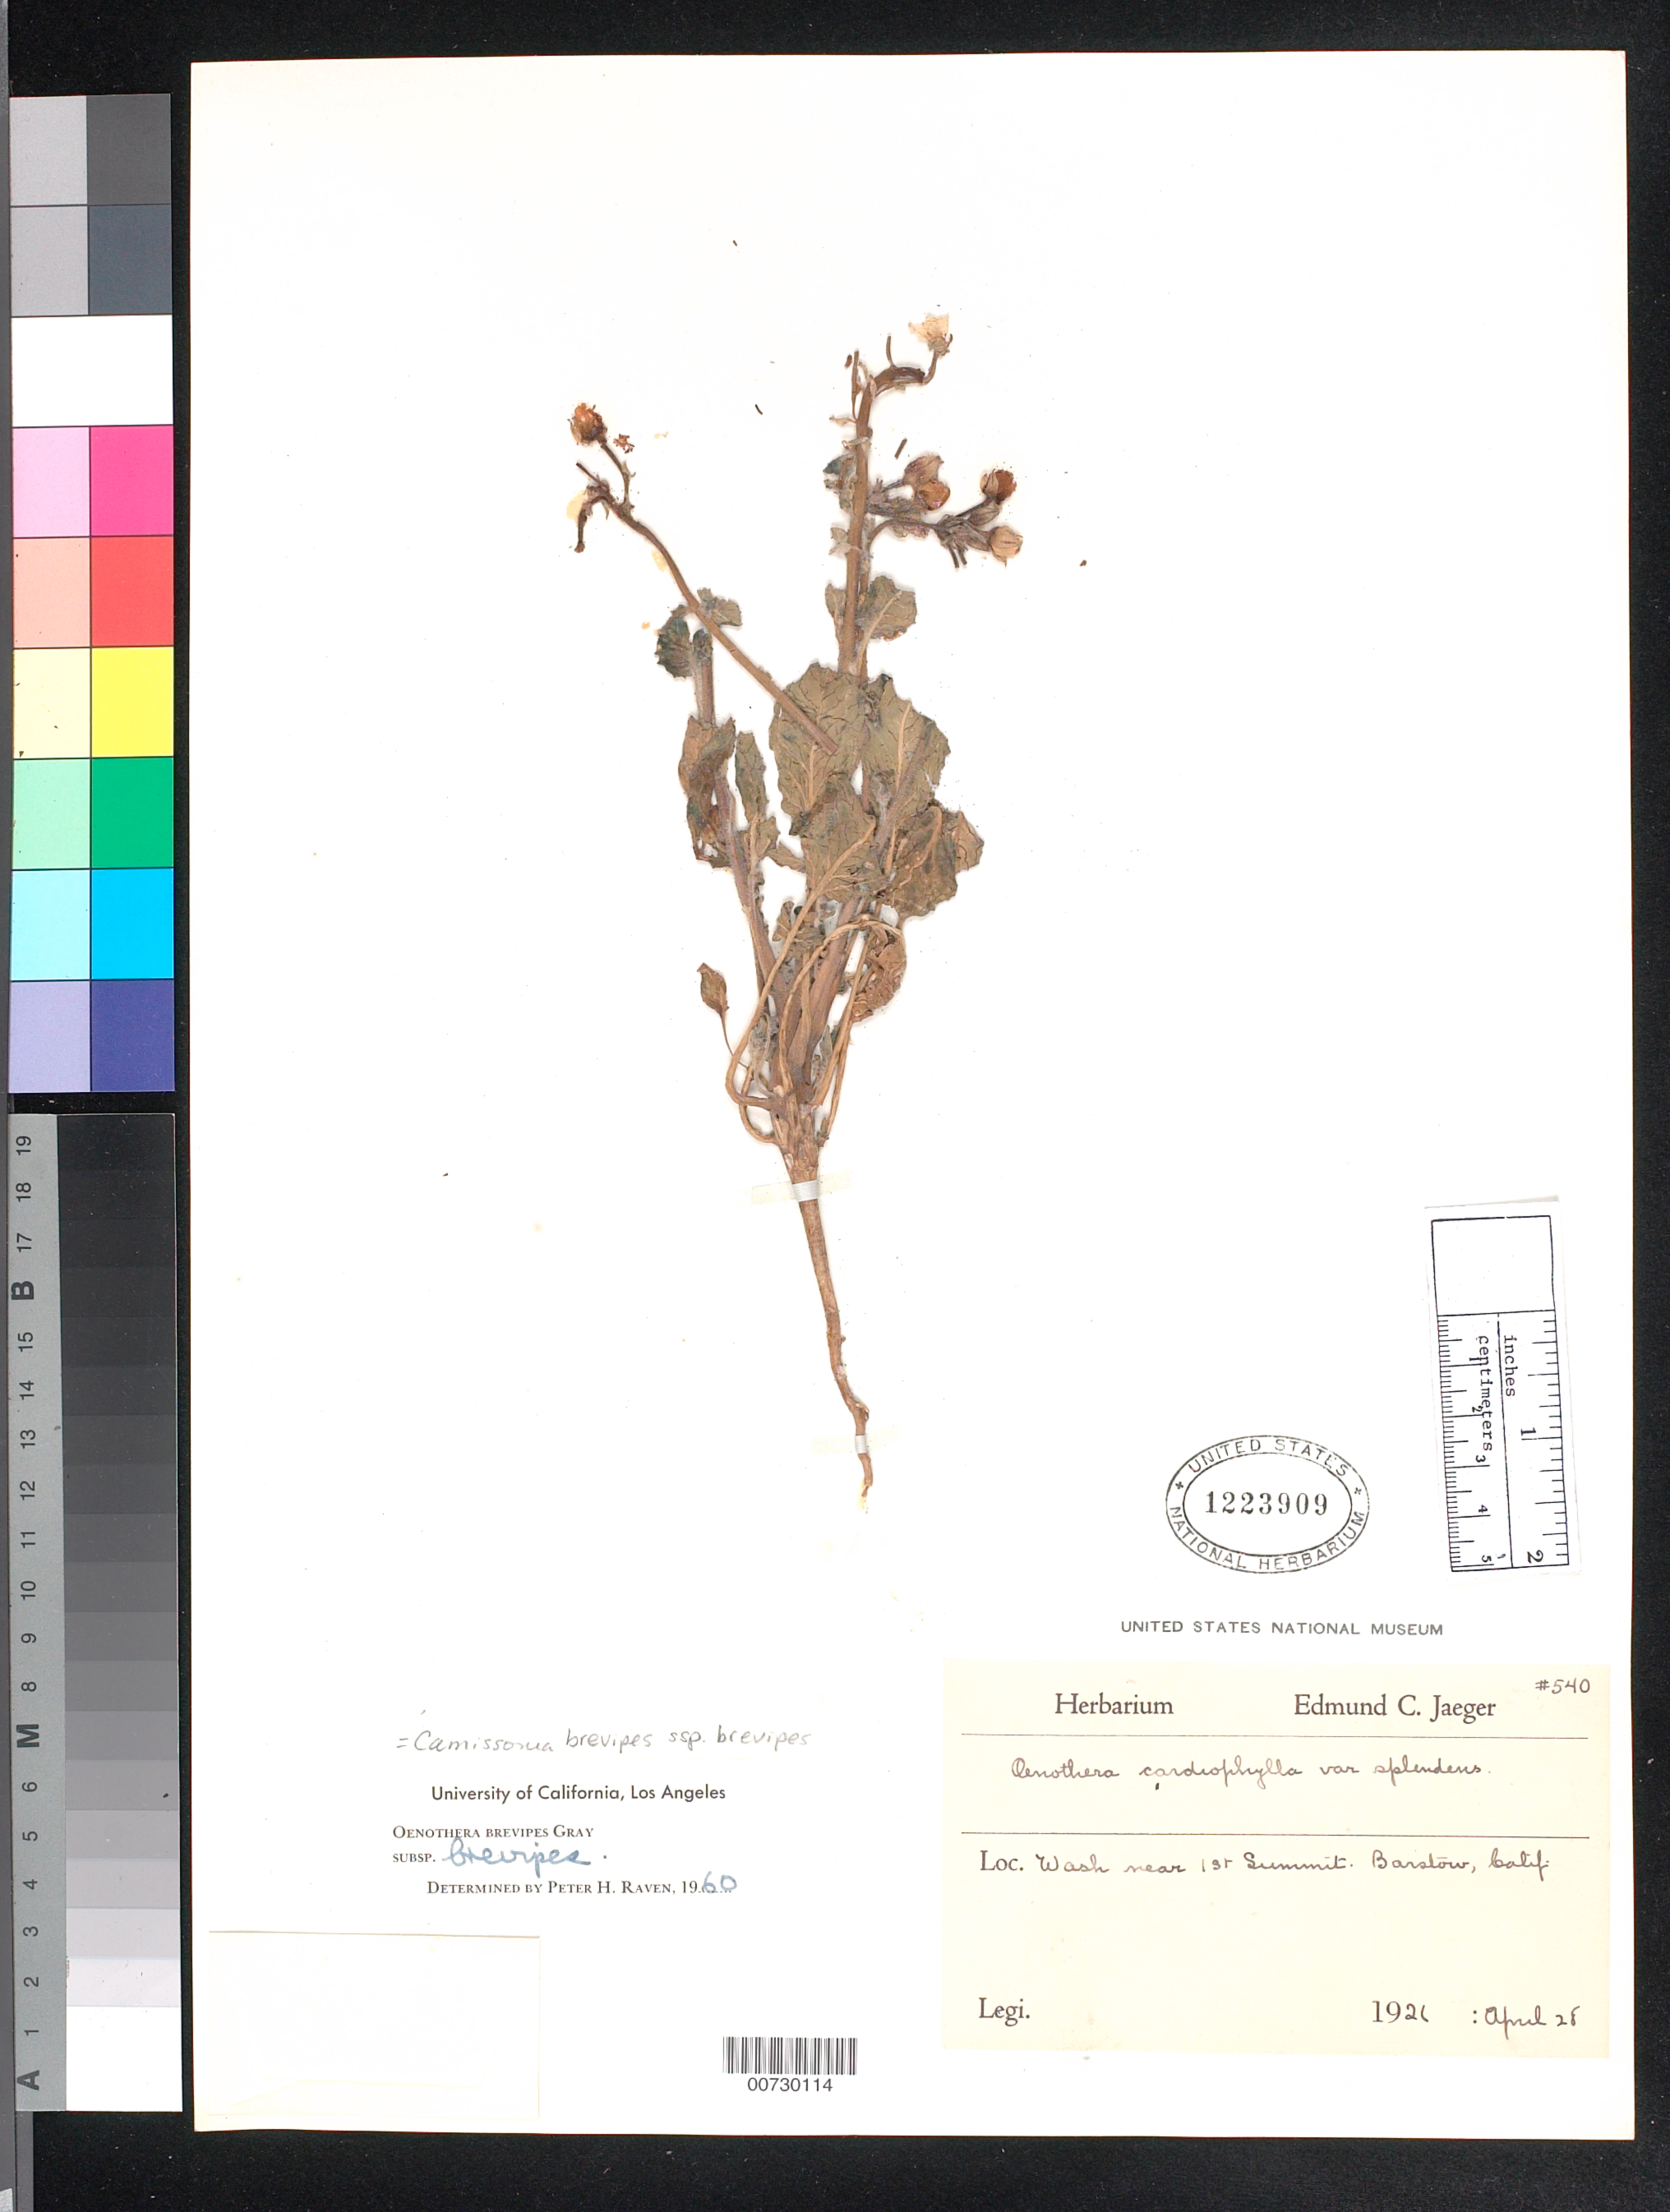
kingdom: Plantae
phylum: Tracheophyta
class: Magnoliopsida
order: Myrtales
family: Onagraceae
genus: Chylismia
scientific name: Chylismia brevipes subsp. brevipes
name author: (A. Gray) Small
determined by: Wagner, W. L., (BOT), Smithsonian Institution - National Museum of Natural History (UNITED STATES)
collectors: E. Jaeger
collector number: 540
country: United States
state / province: California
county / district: Riverside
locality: Wash near 1st. Summit. Barstow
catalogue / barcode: US 1223909